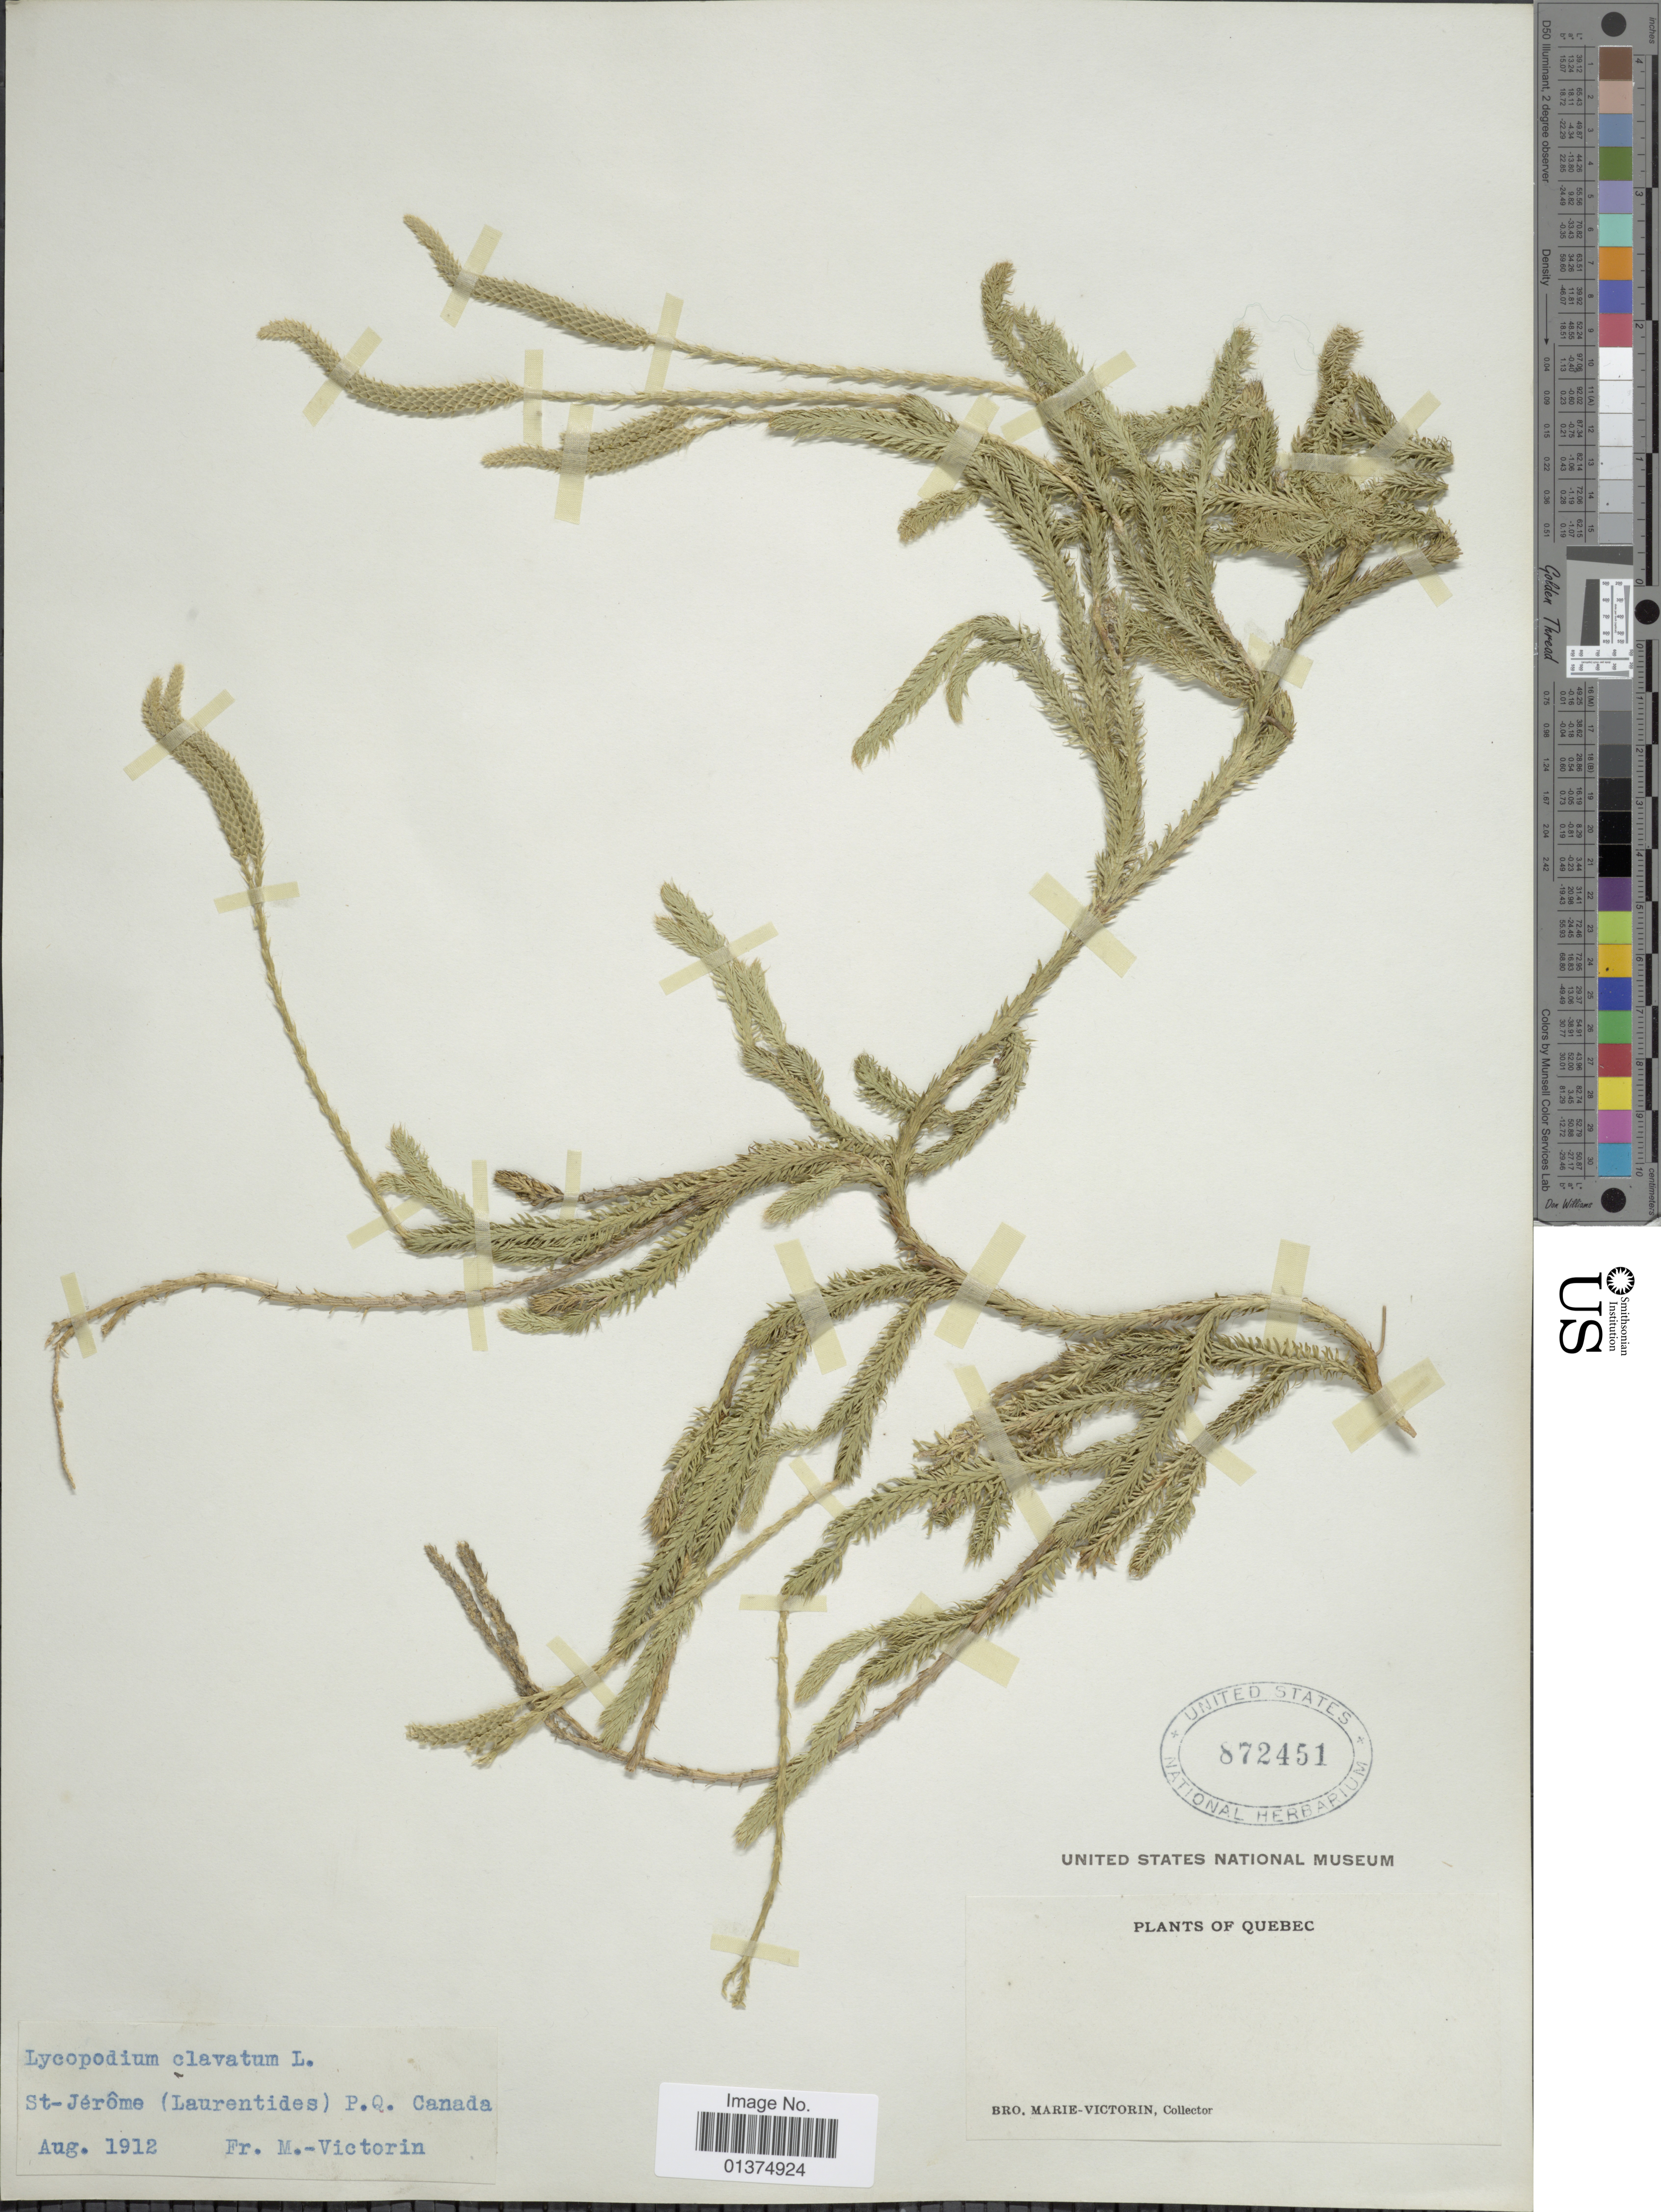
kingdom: Plantae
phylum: Tracheophyta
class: Lycopodiopsida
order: Lycopodiales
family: Lycopodiaceae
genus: Lycopodium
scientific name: Lycopodium lagopus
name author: Zinserl. ex Kuzen.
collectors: F. Victorin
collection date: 1912-08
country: Canada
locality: St-Jerôme (Laurentides) P.Q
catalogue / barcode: US 872451